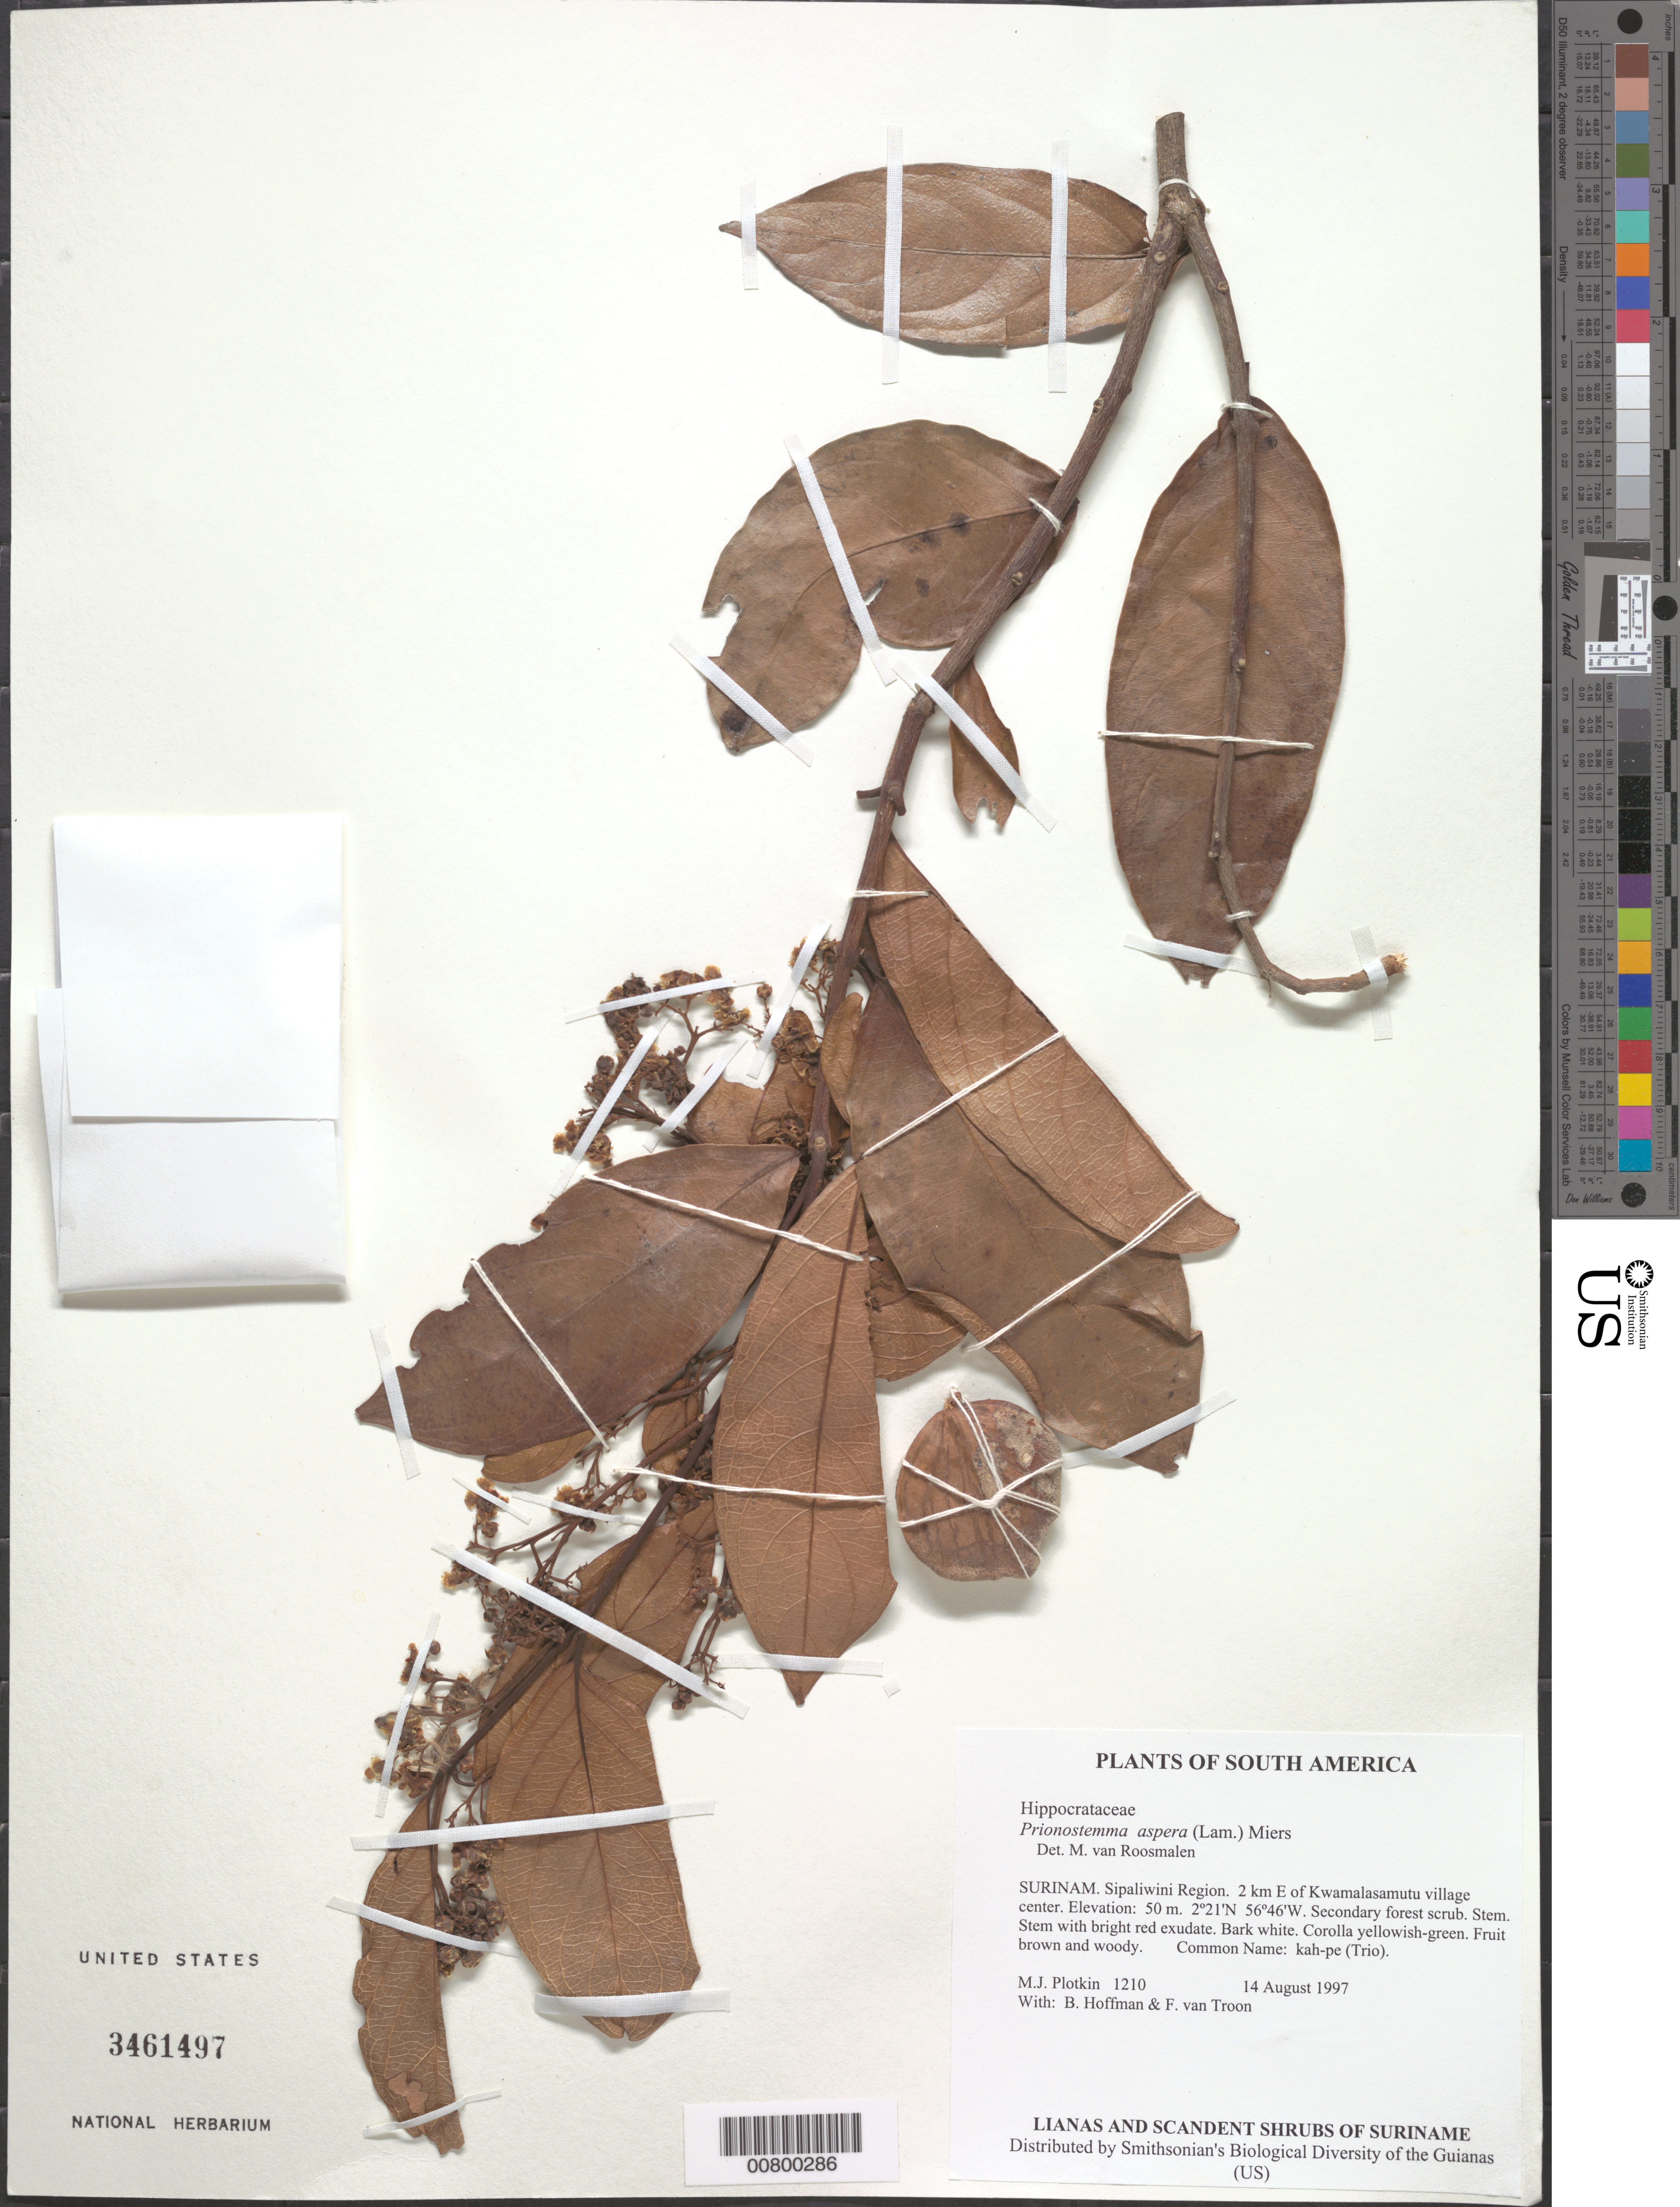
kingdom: Plantae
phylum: Tracheophyta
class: Magnoliopsida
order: Celastrales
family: Celastraceae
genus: Prionostemma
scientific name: Prionostemma aspera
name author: (Lam.) Miers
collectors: M. Plotkin, B. Hoffman & F. Van Troon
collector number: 1210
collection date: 1997-08-14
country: Suriname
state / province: Sipaliwini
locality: Sipaliwini Region. 2 km E of Kwamalasamutu village center.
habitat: Secondary forest scrub.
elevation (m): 50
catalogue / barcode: US 3461497